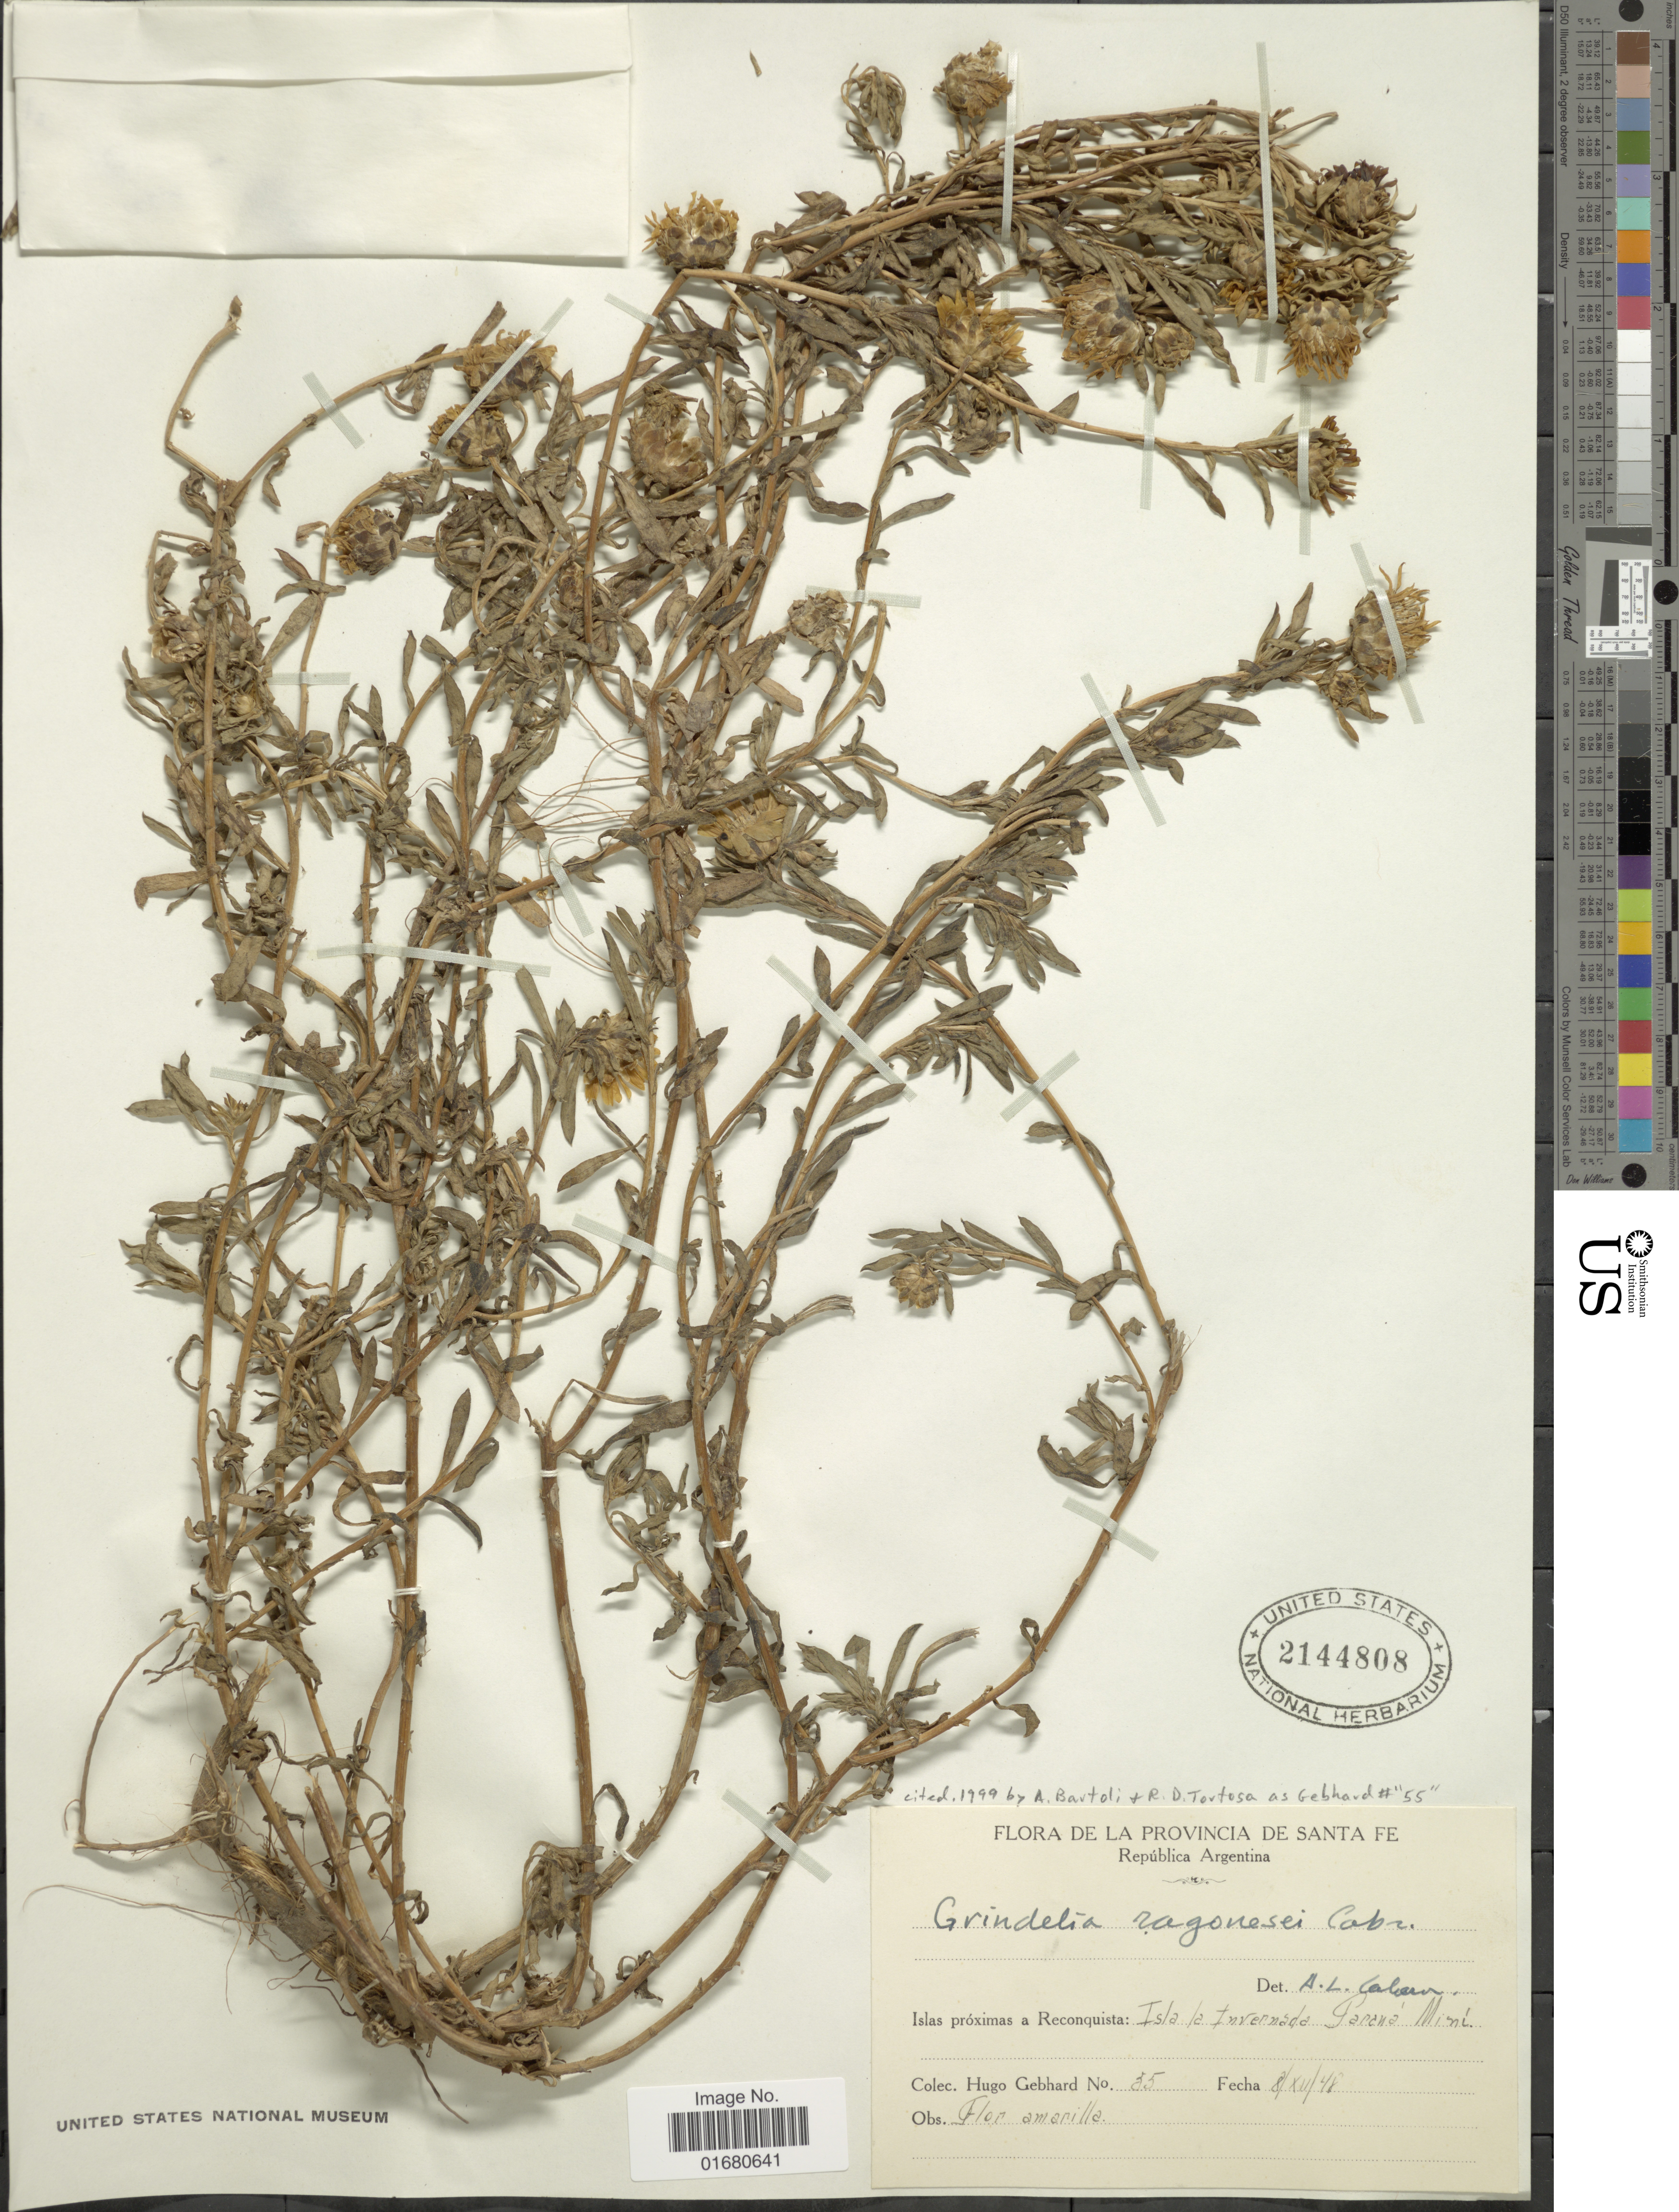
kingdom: Plantae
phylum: Tracheophyta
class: Magnoliopsida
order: Asterales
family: Asteraceae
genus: Grindelia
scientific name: Grindelia ragonesei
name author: Cabrera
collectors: H. Gebhard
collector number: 35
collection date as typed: Transcribed d/m/y: 8/12/48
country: Argentina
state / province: Santa Fe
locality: Islas proximas a Reconquista: Isla la intermade Parana Mimi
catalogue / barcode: US 2144808